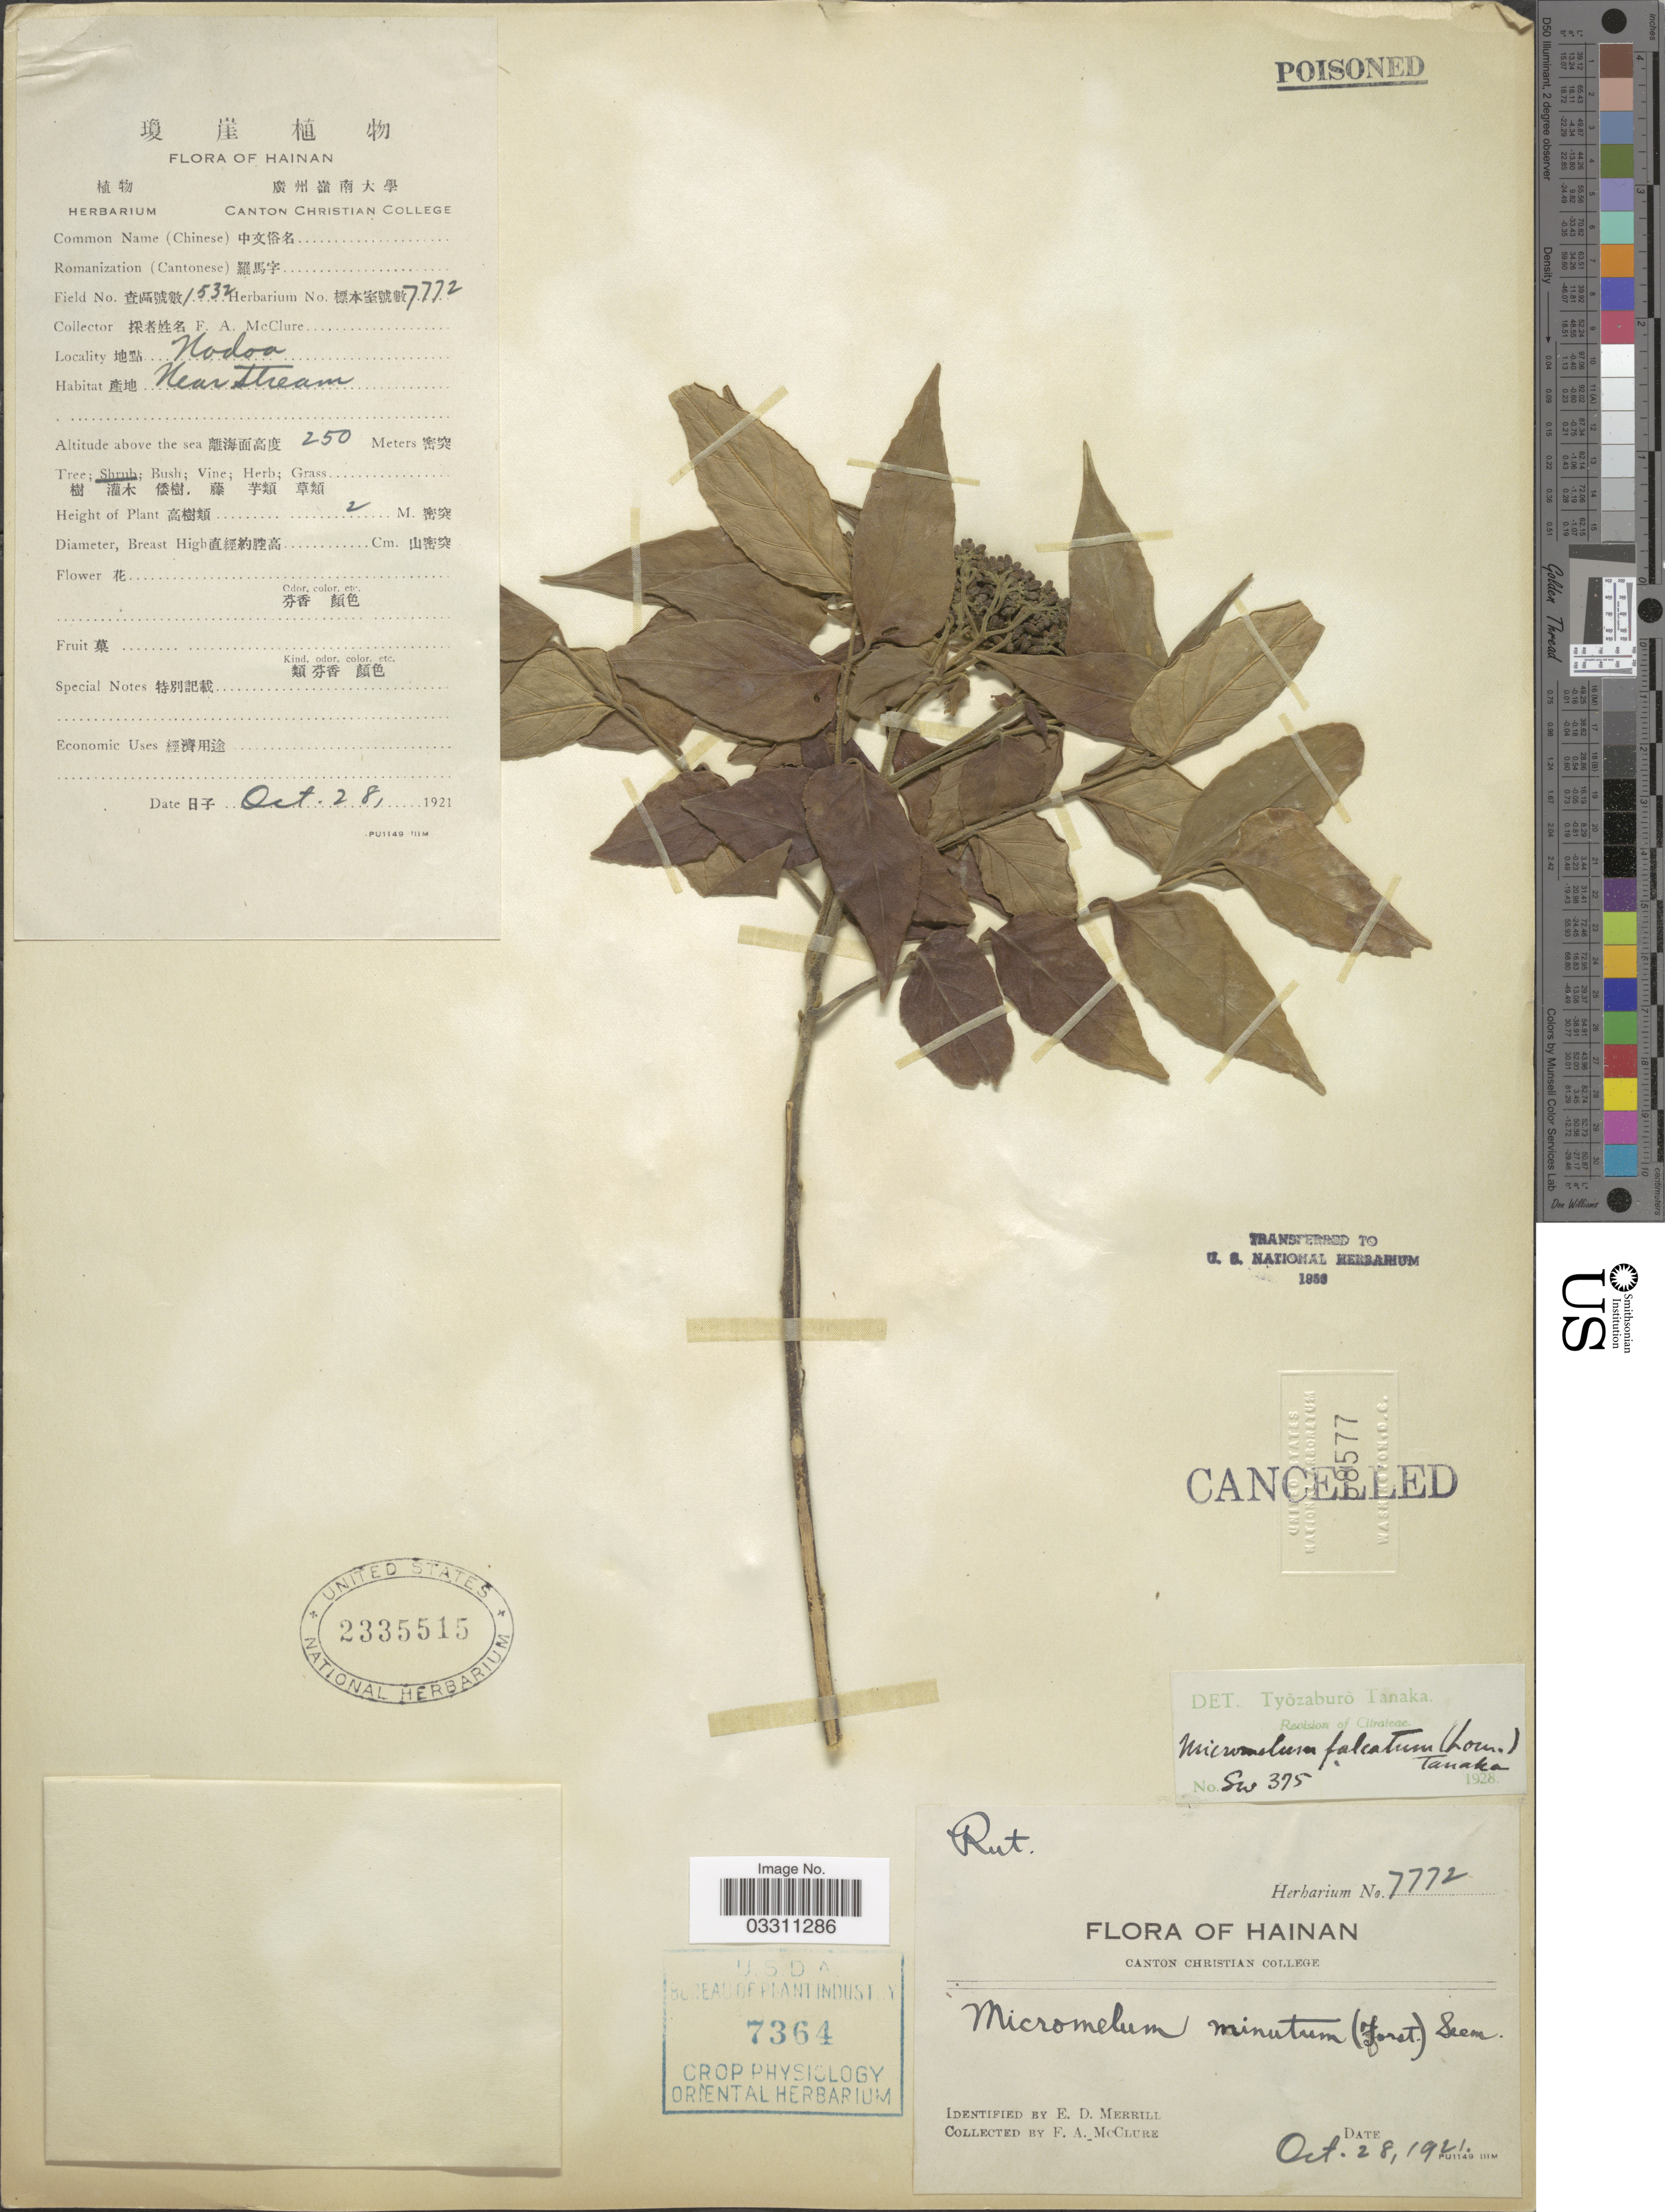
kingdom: Plantae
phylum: Tracheophyta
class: Magnoliopsida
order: Sapindales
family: Rutaceae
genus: Micromelum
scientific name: Micromelum falcatum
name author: Tanaka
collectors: F. A. McClure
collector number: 1532/7772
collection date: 1921-10-28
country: China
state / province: Hainan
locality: Nodoa.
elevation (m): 250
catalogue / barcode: US 2335515